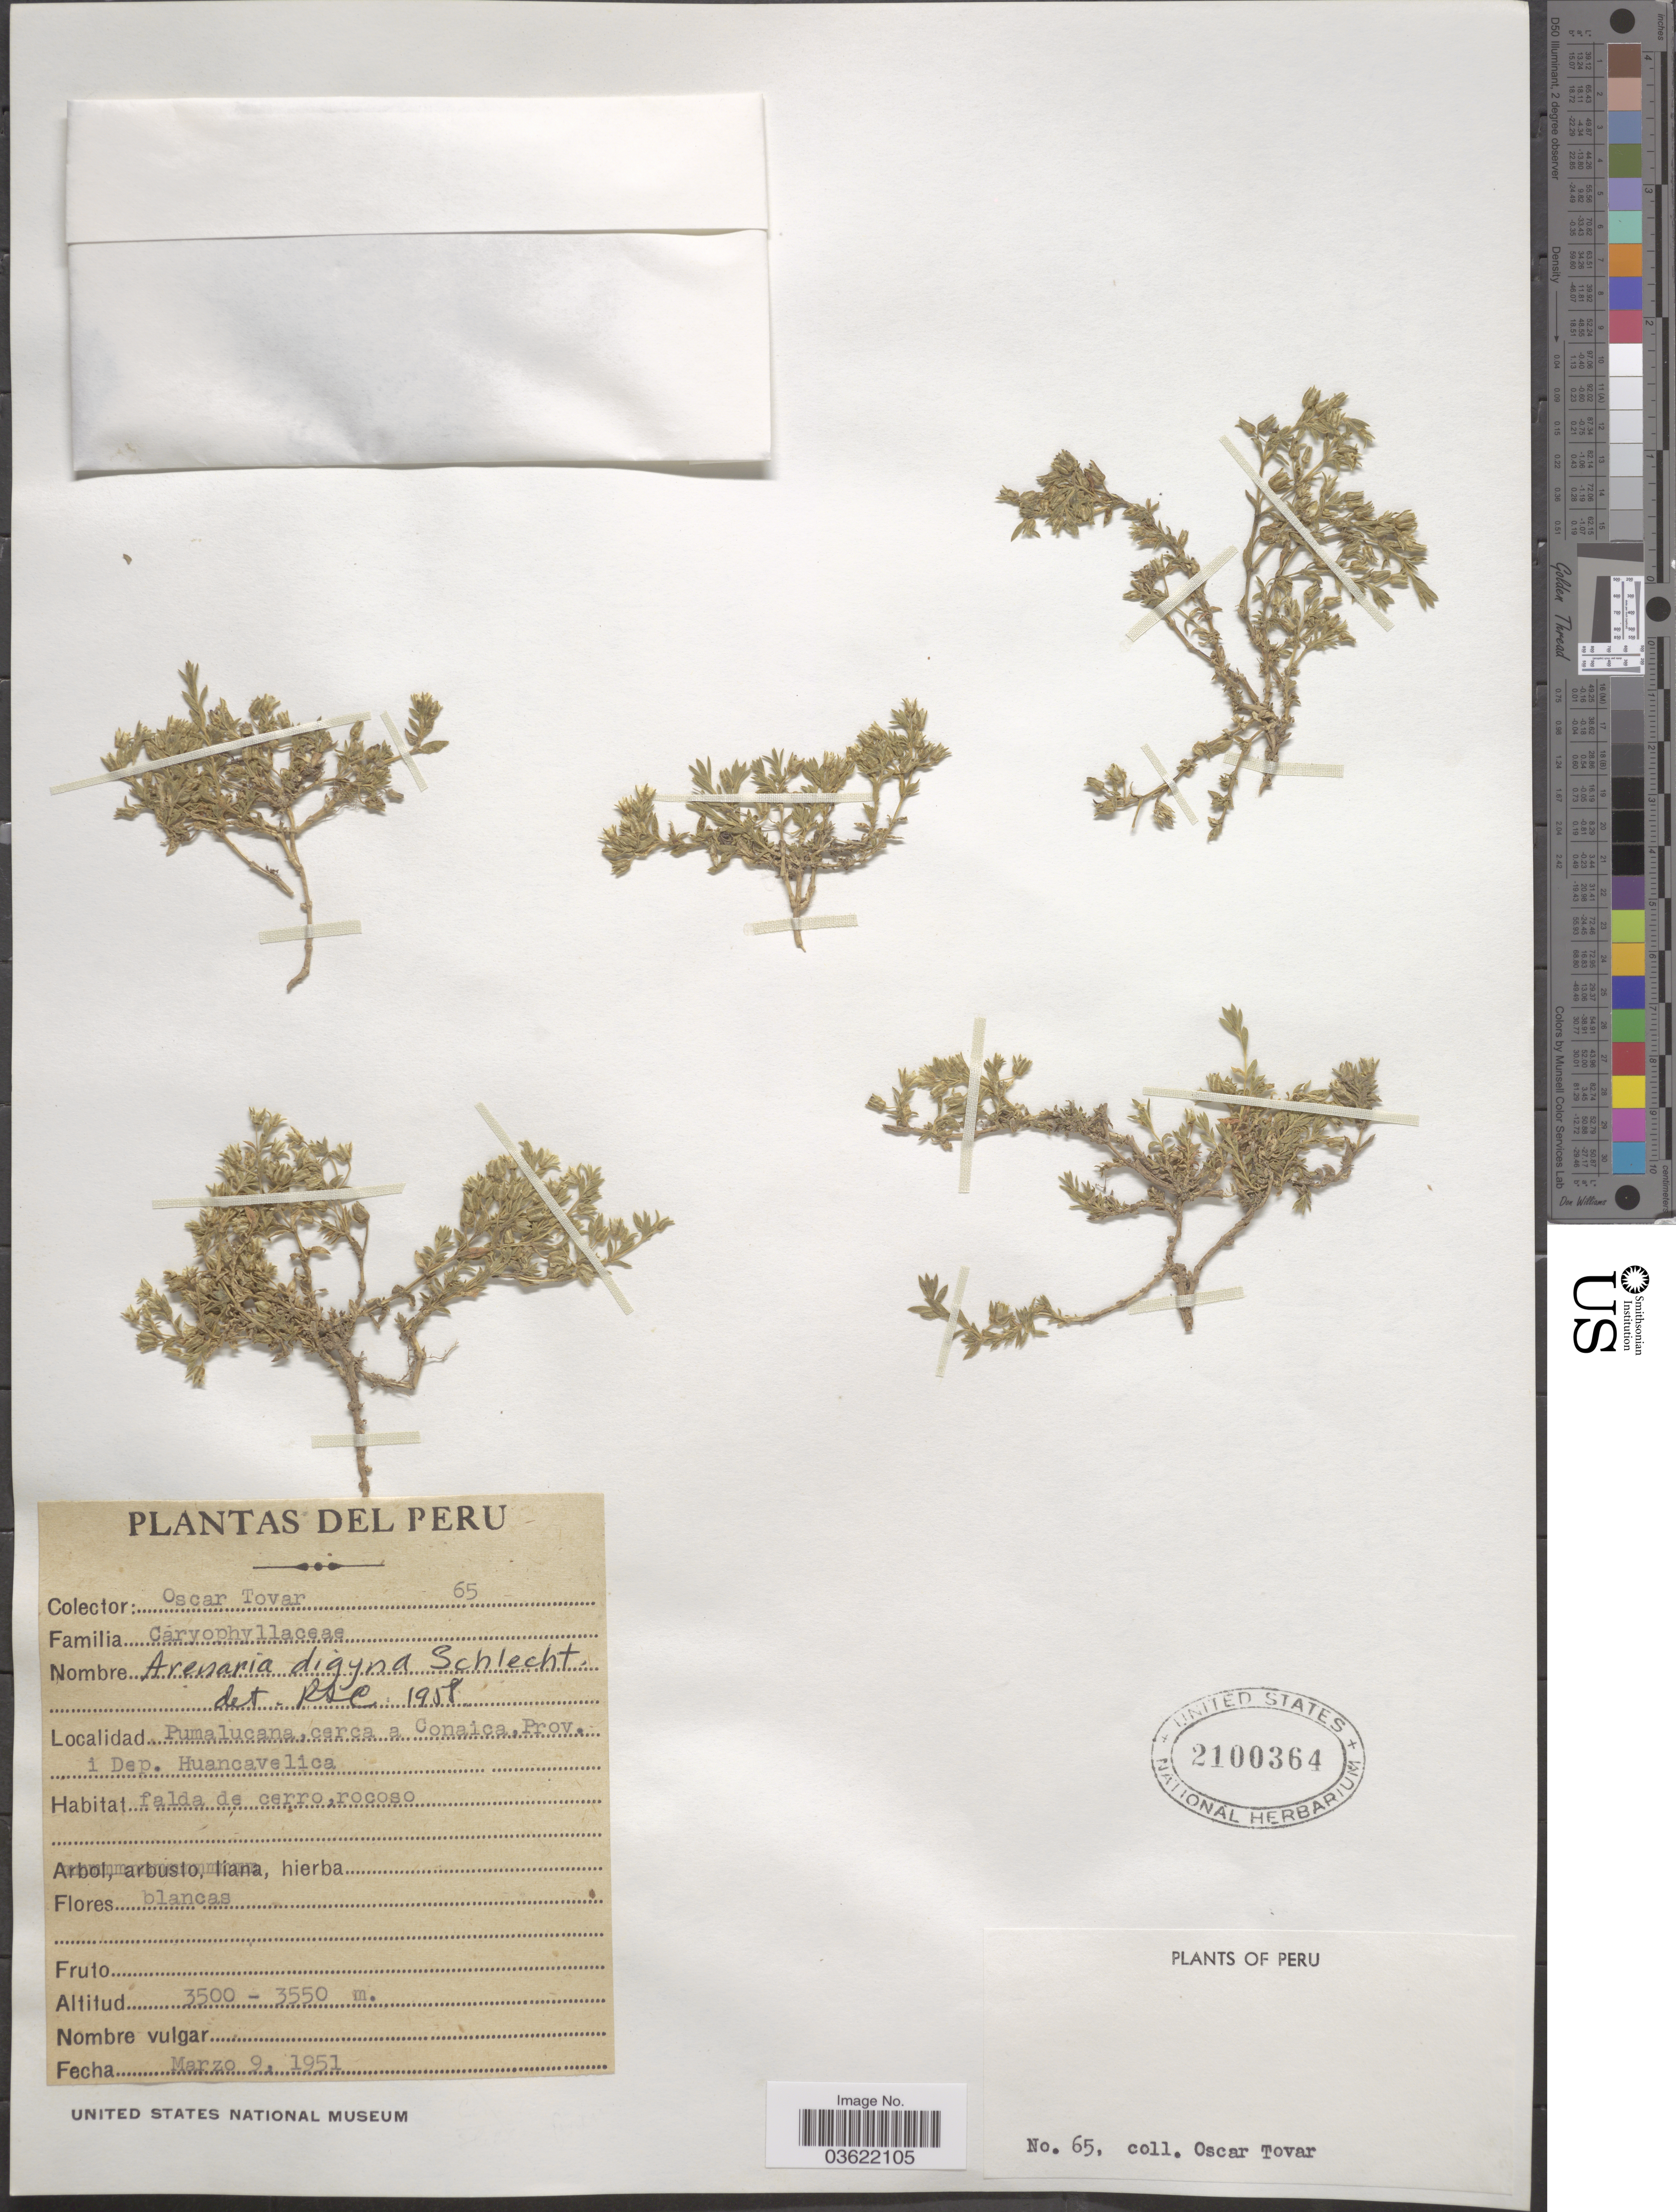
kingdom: Plantae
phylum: Tracheophyta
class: Magnoliopsida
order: Caryophyllales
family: Caryophyllaceae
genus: Arenaria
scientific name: Arenaria scopulorum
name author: Kunth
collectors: Ó. Tovar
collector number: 65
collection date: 1951-03-09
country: Peru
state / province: Huancavelica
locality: Pumalucana, cerca a Coanica, Prov. i Dep. Huancavelica.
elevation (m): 3500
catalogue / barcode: US 2100364